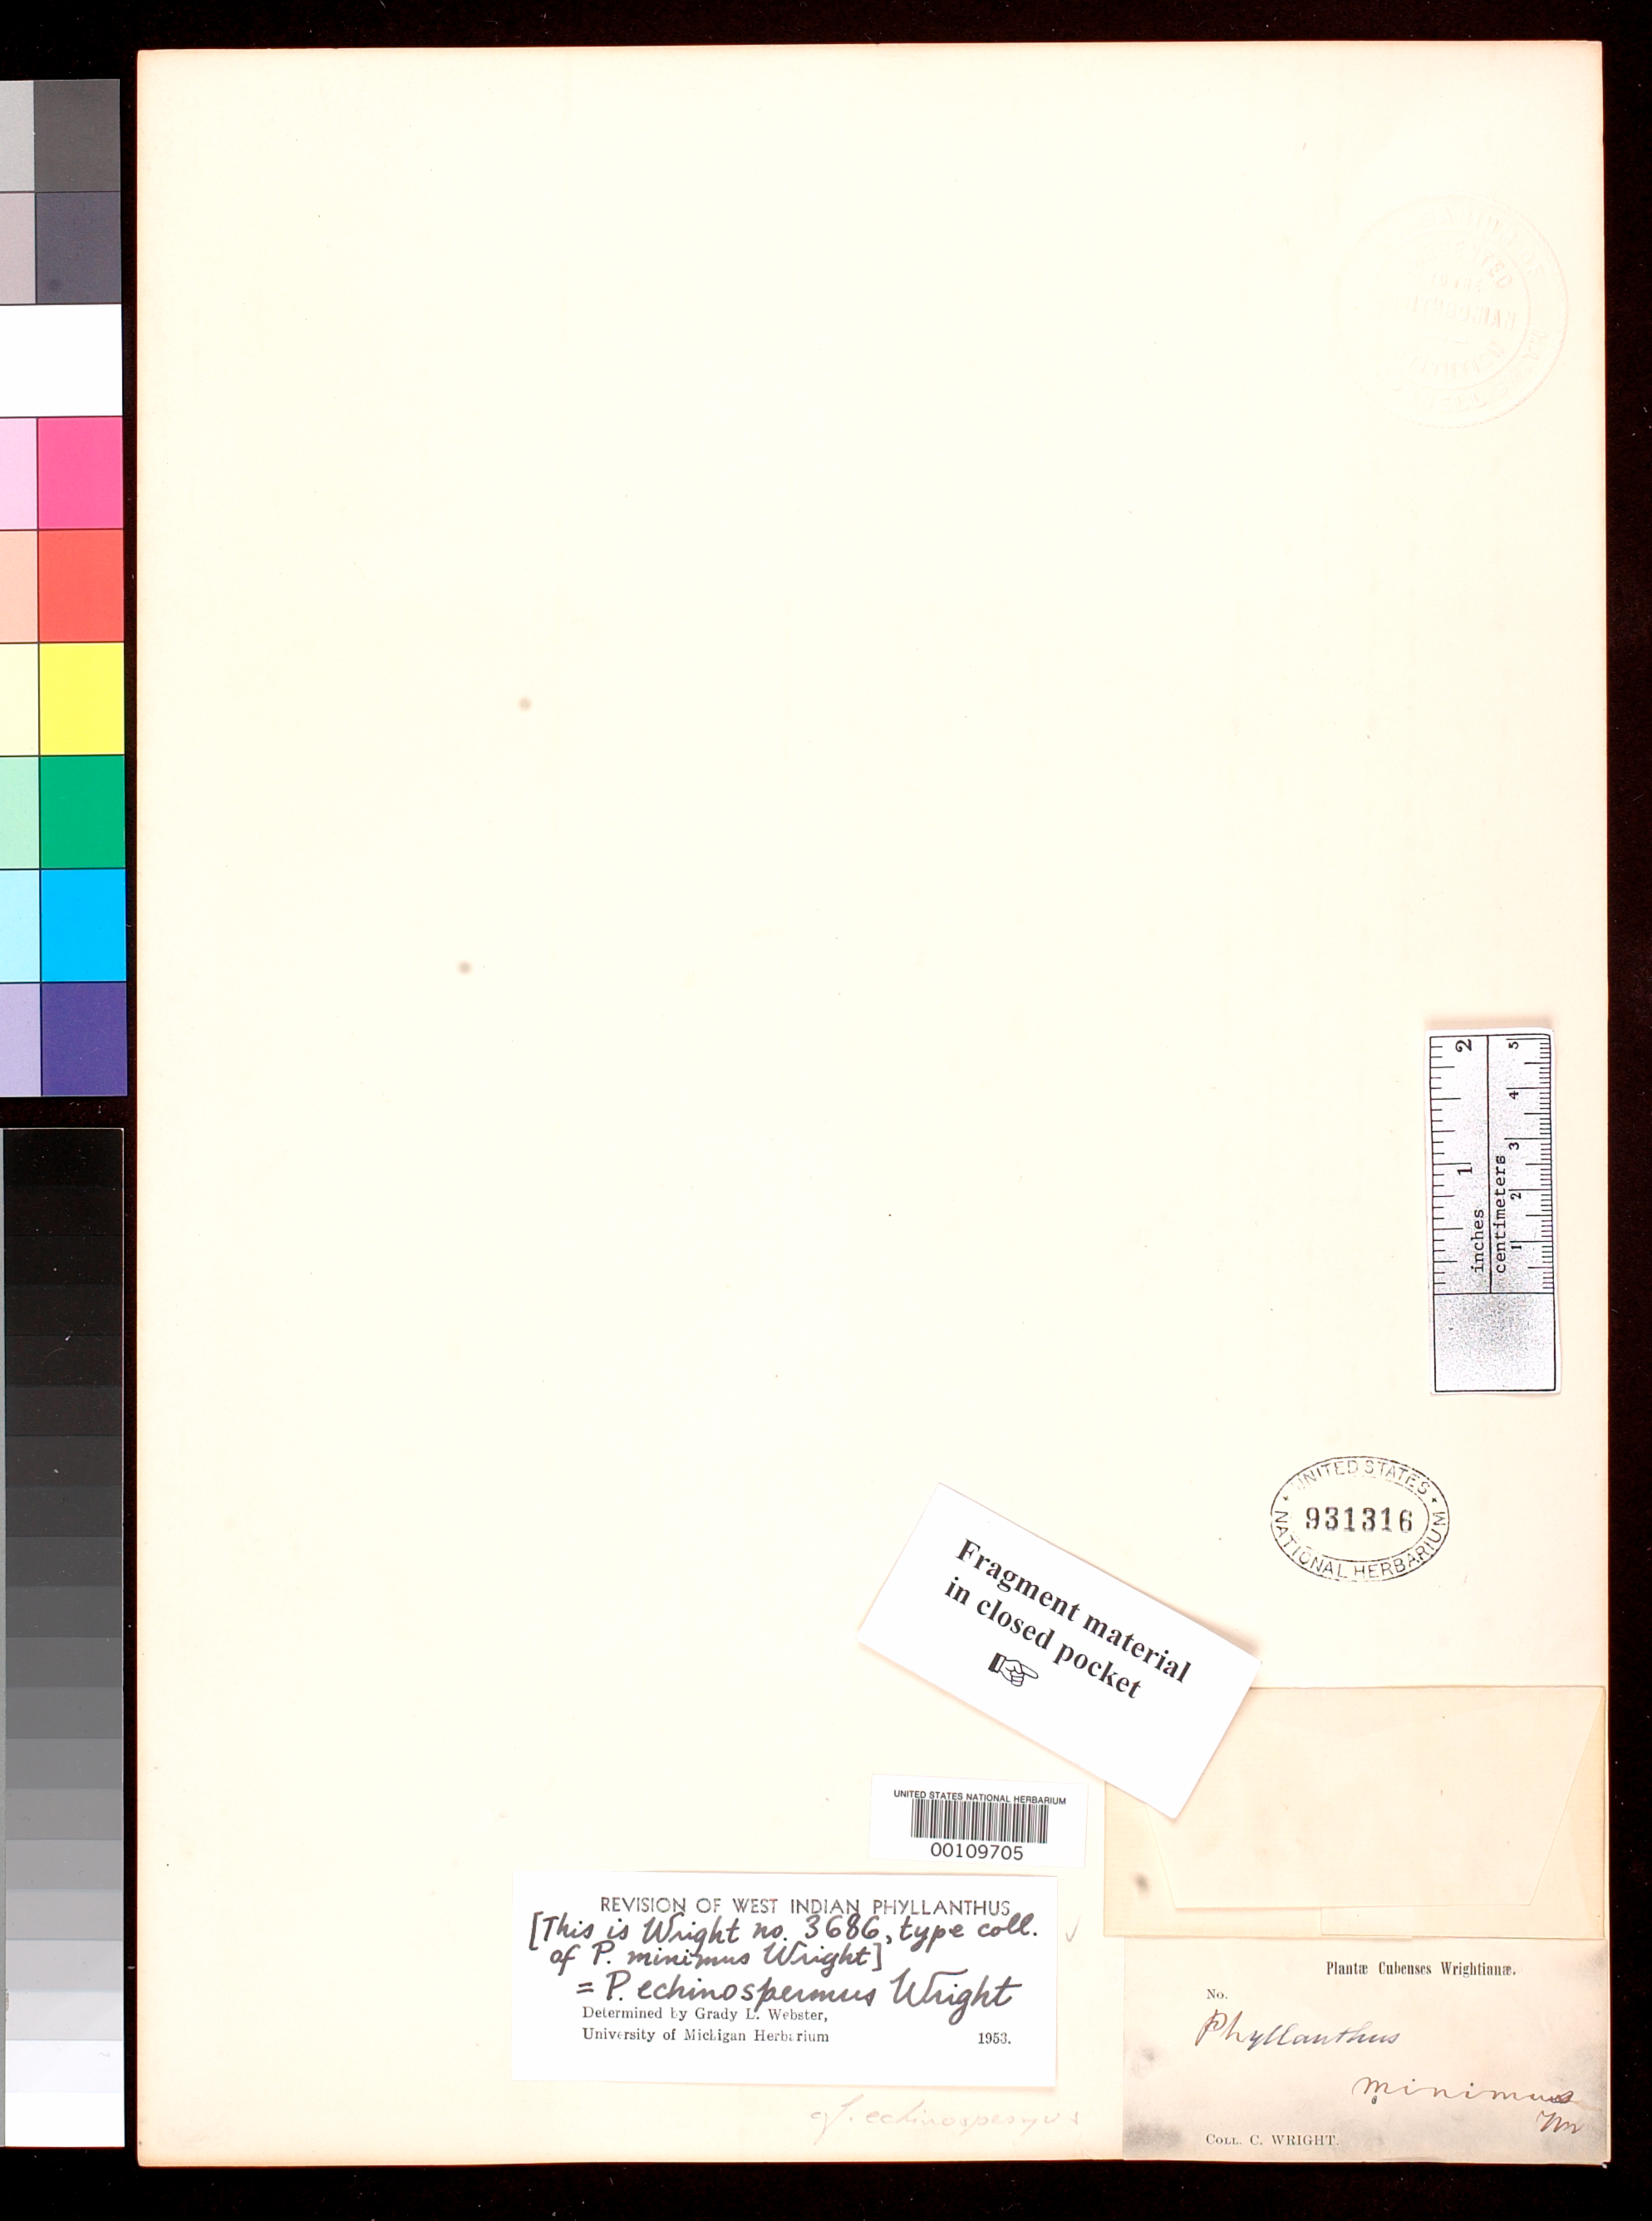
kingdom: Plantae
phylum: Tracheophyta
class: Magnoliopsida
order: Malpighiales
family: Phyllanthaceae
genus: Phyllanthus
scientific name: Phyllanthus minimus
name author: C. Wright in Sauvalle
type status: Isotype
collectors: C. Wright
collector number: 3686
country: Cuba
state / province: Pinar del Río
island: Greater Antilles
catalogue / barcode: US 931316